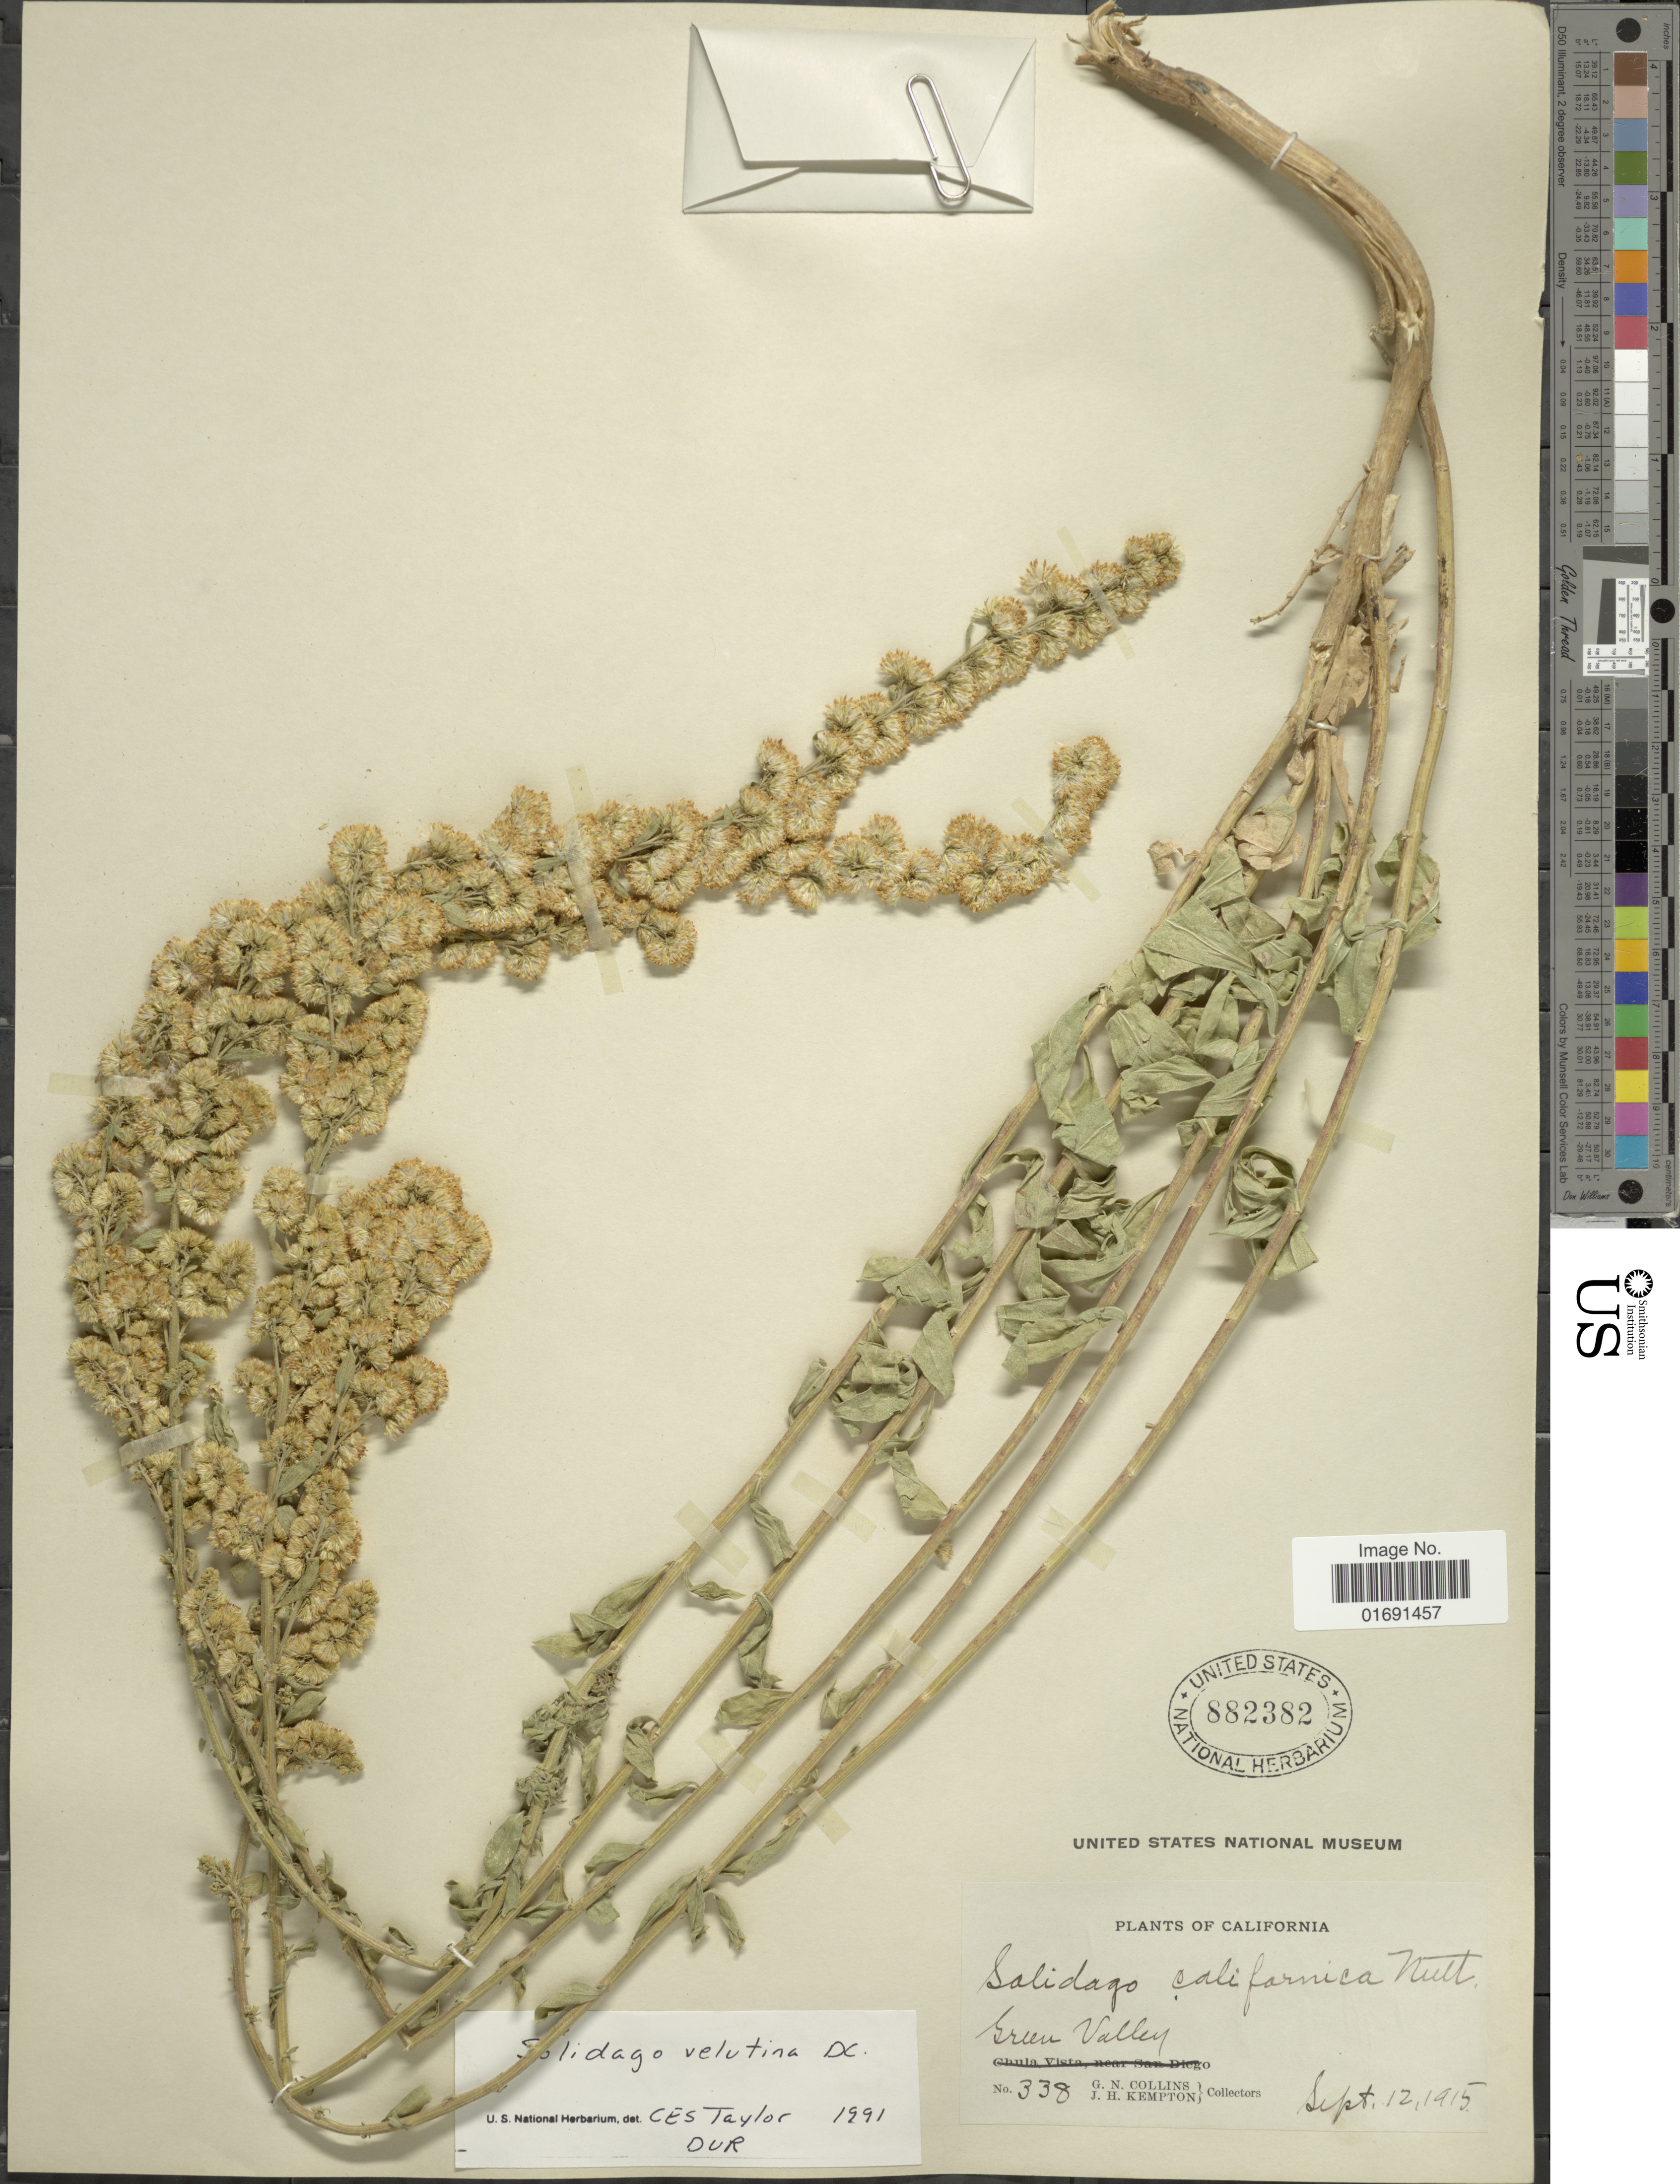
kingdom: Plantae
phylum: Tracheophyta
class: Magnoliopsida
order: Asterales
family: Asteraceae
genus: Solidago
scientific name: Solidago velutina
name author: DC.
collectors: G. Collins & J. H. Kempton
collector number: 338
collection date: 1915-09-12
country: United States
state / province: California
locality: Green Valley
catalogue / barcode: US 882382